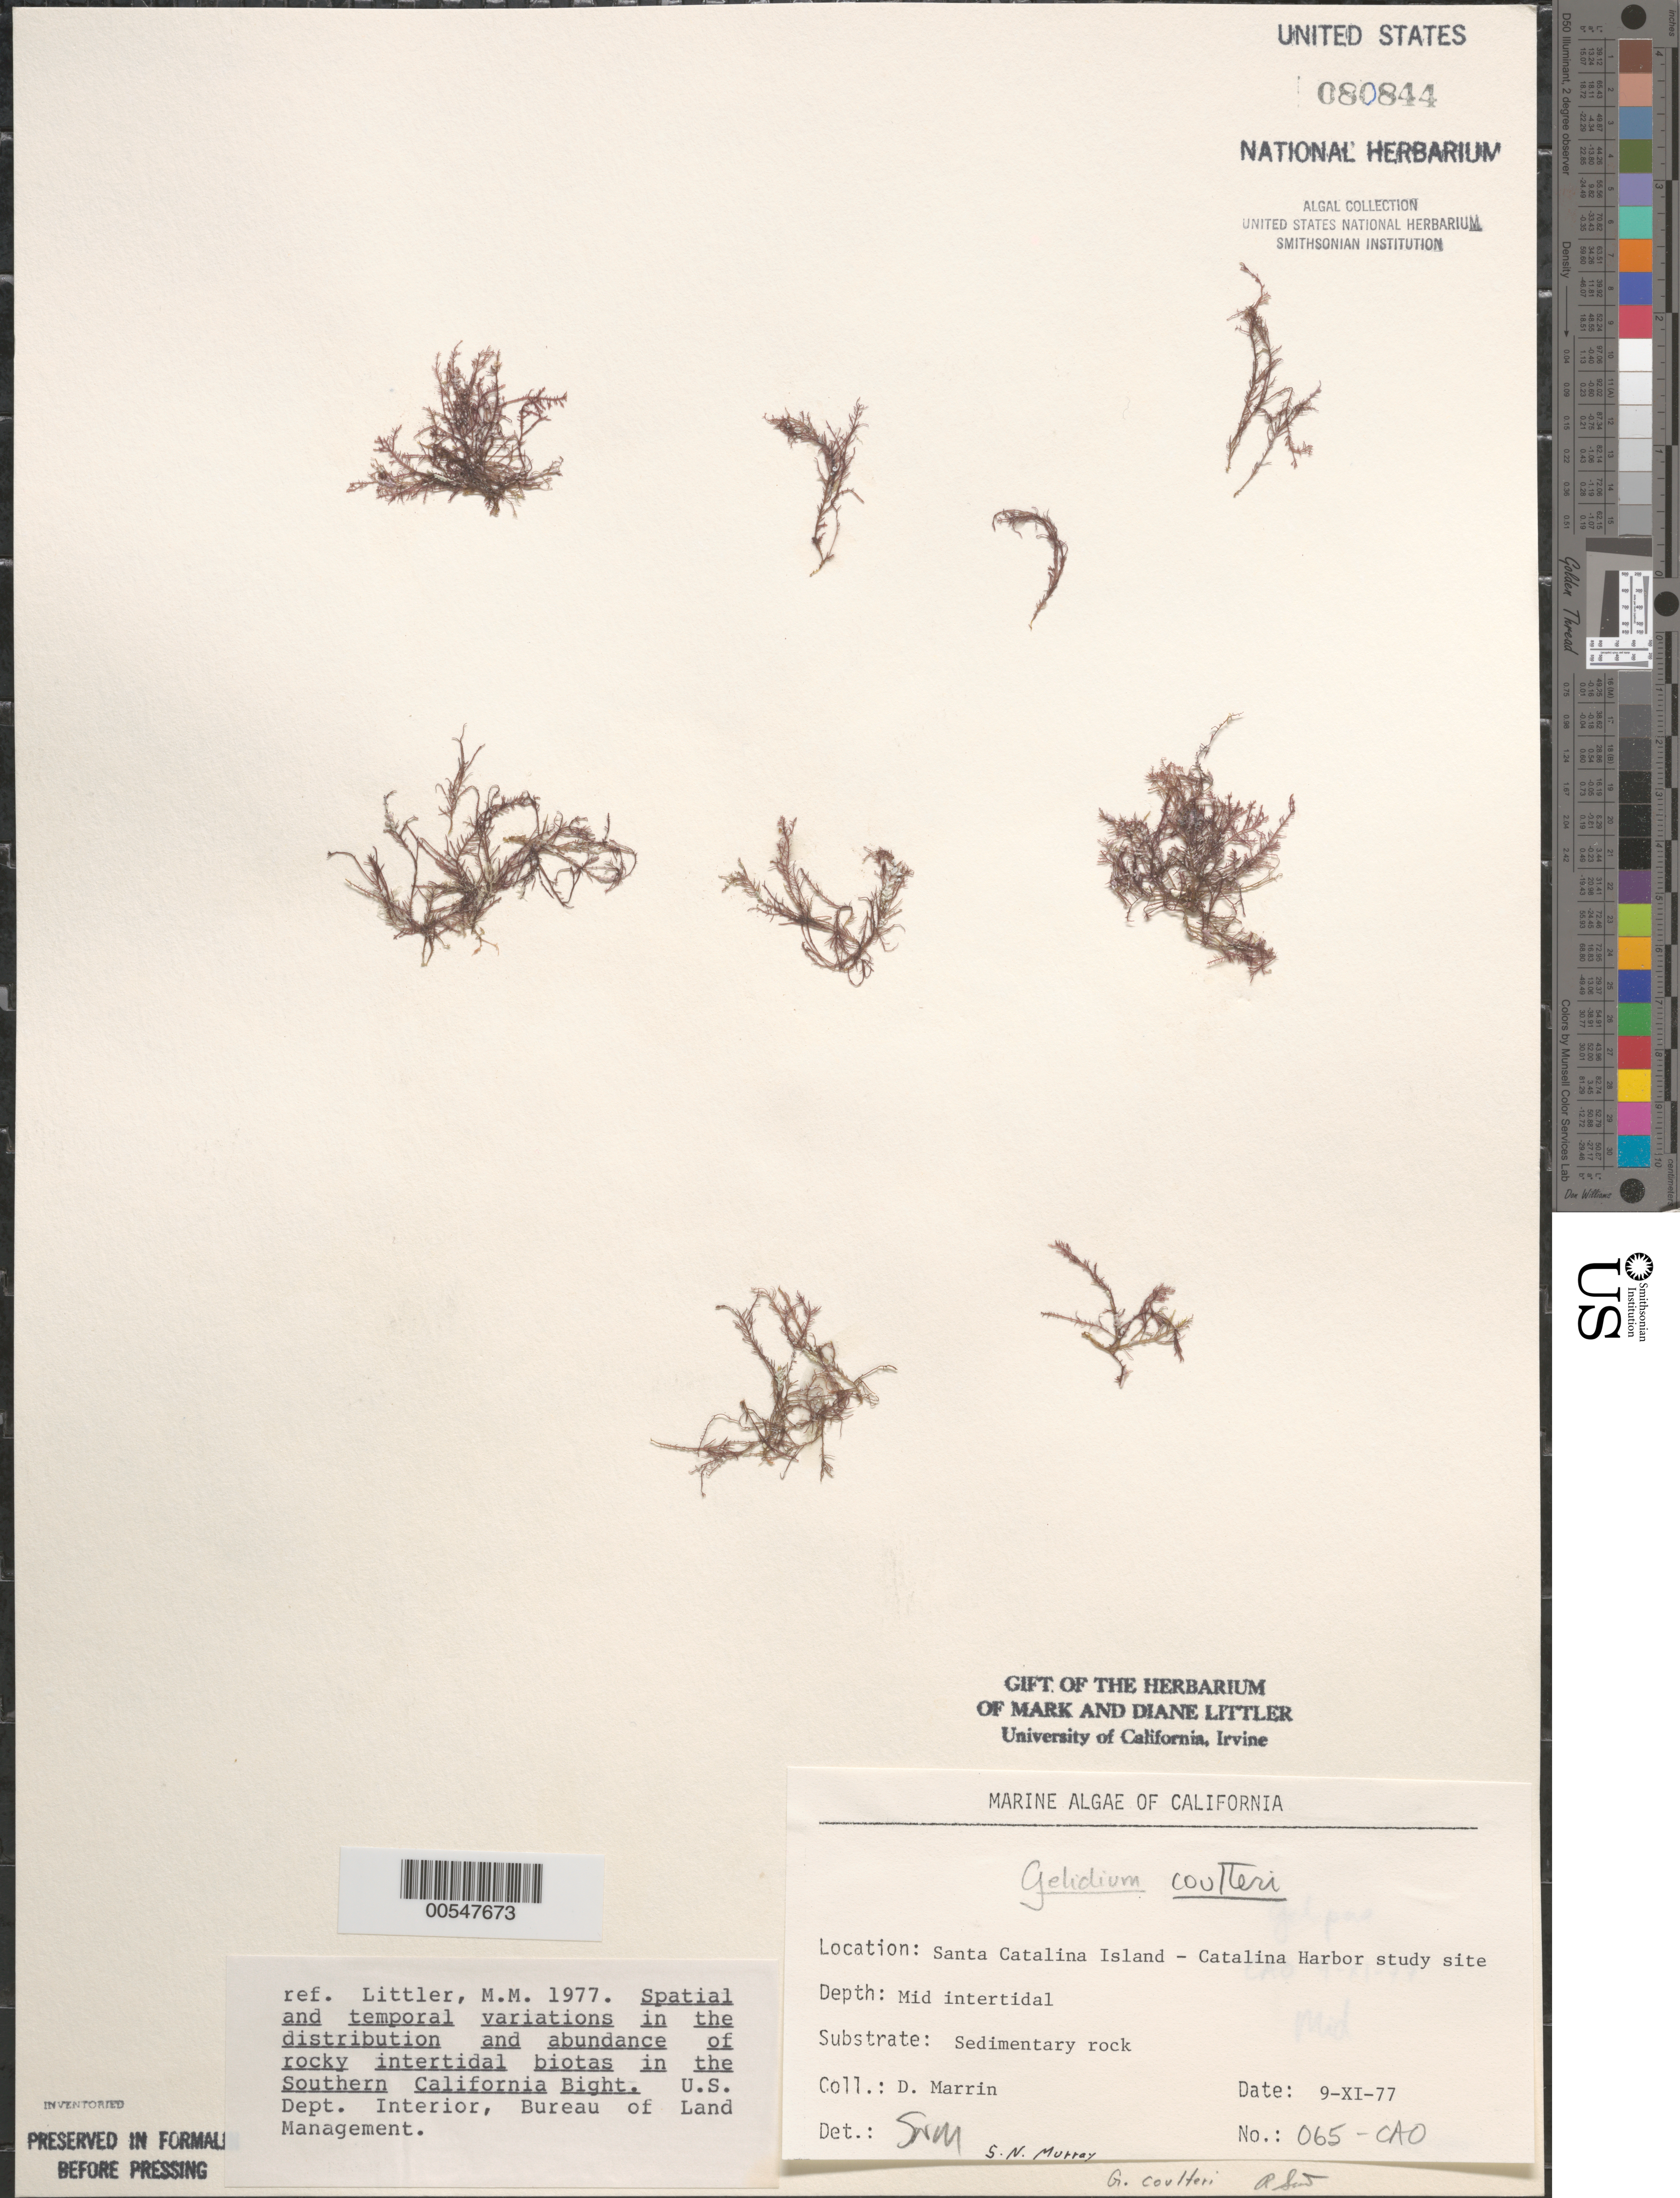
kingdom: Plantae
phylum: Rhodophyta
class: Florideophyceae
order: Gelidiales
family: Gelidiaceae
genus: Gelidium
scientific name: Gelidium coulteri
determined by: Murray, S. N.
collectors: D. Marrin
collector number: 065-cao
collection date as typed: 09 Nov 1977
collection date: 1977-11-09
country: United States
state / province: California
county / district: Los Angeles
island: Santa Catalina Island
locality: West side of Catalina Harbor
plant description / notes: BLM-SOCALBIGHT Rocky Intertidal Survey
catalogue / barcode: US 80844